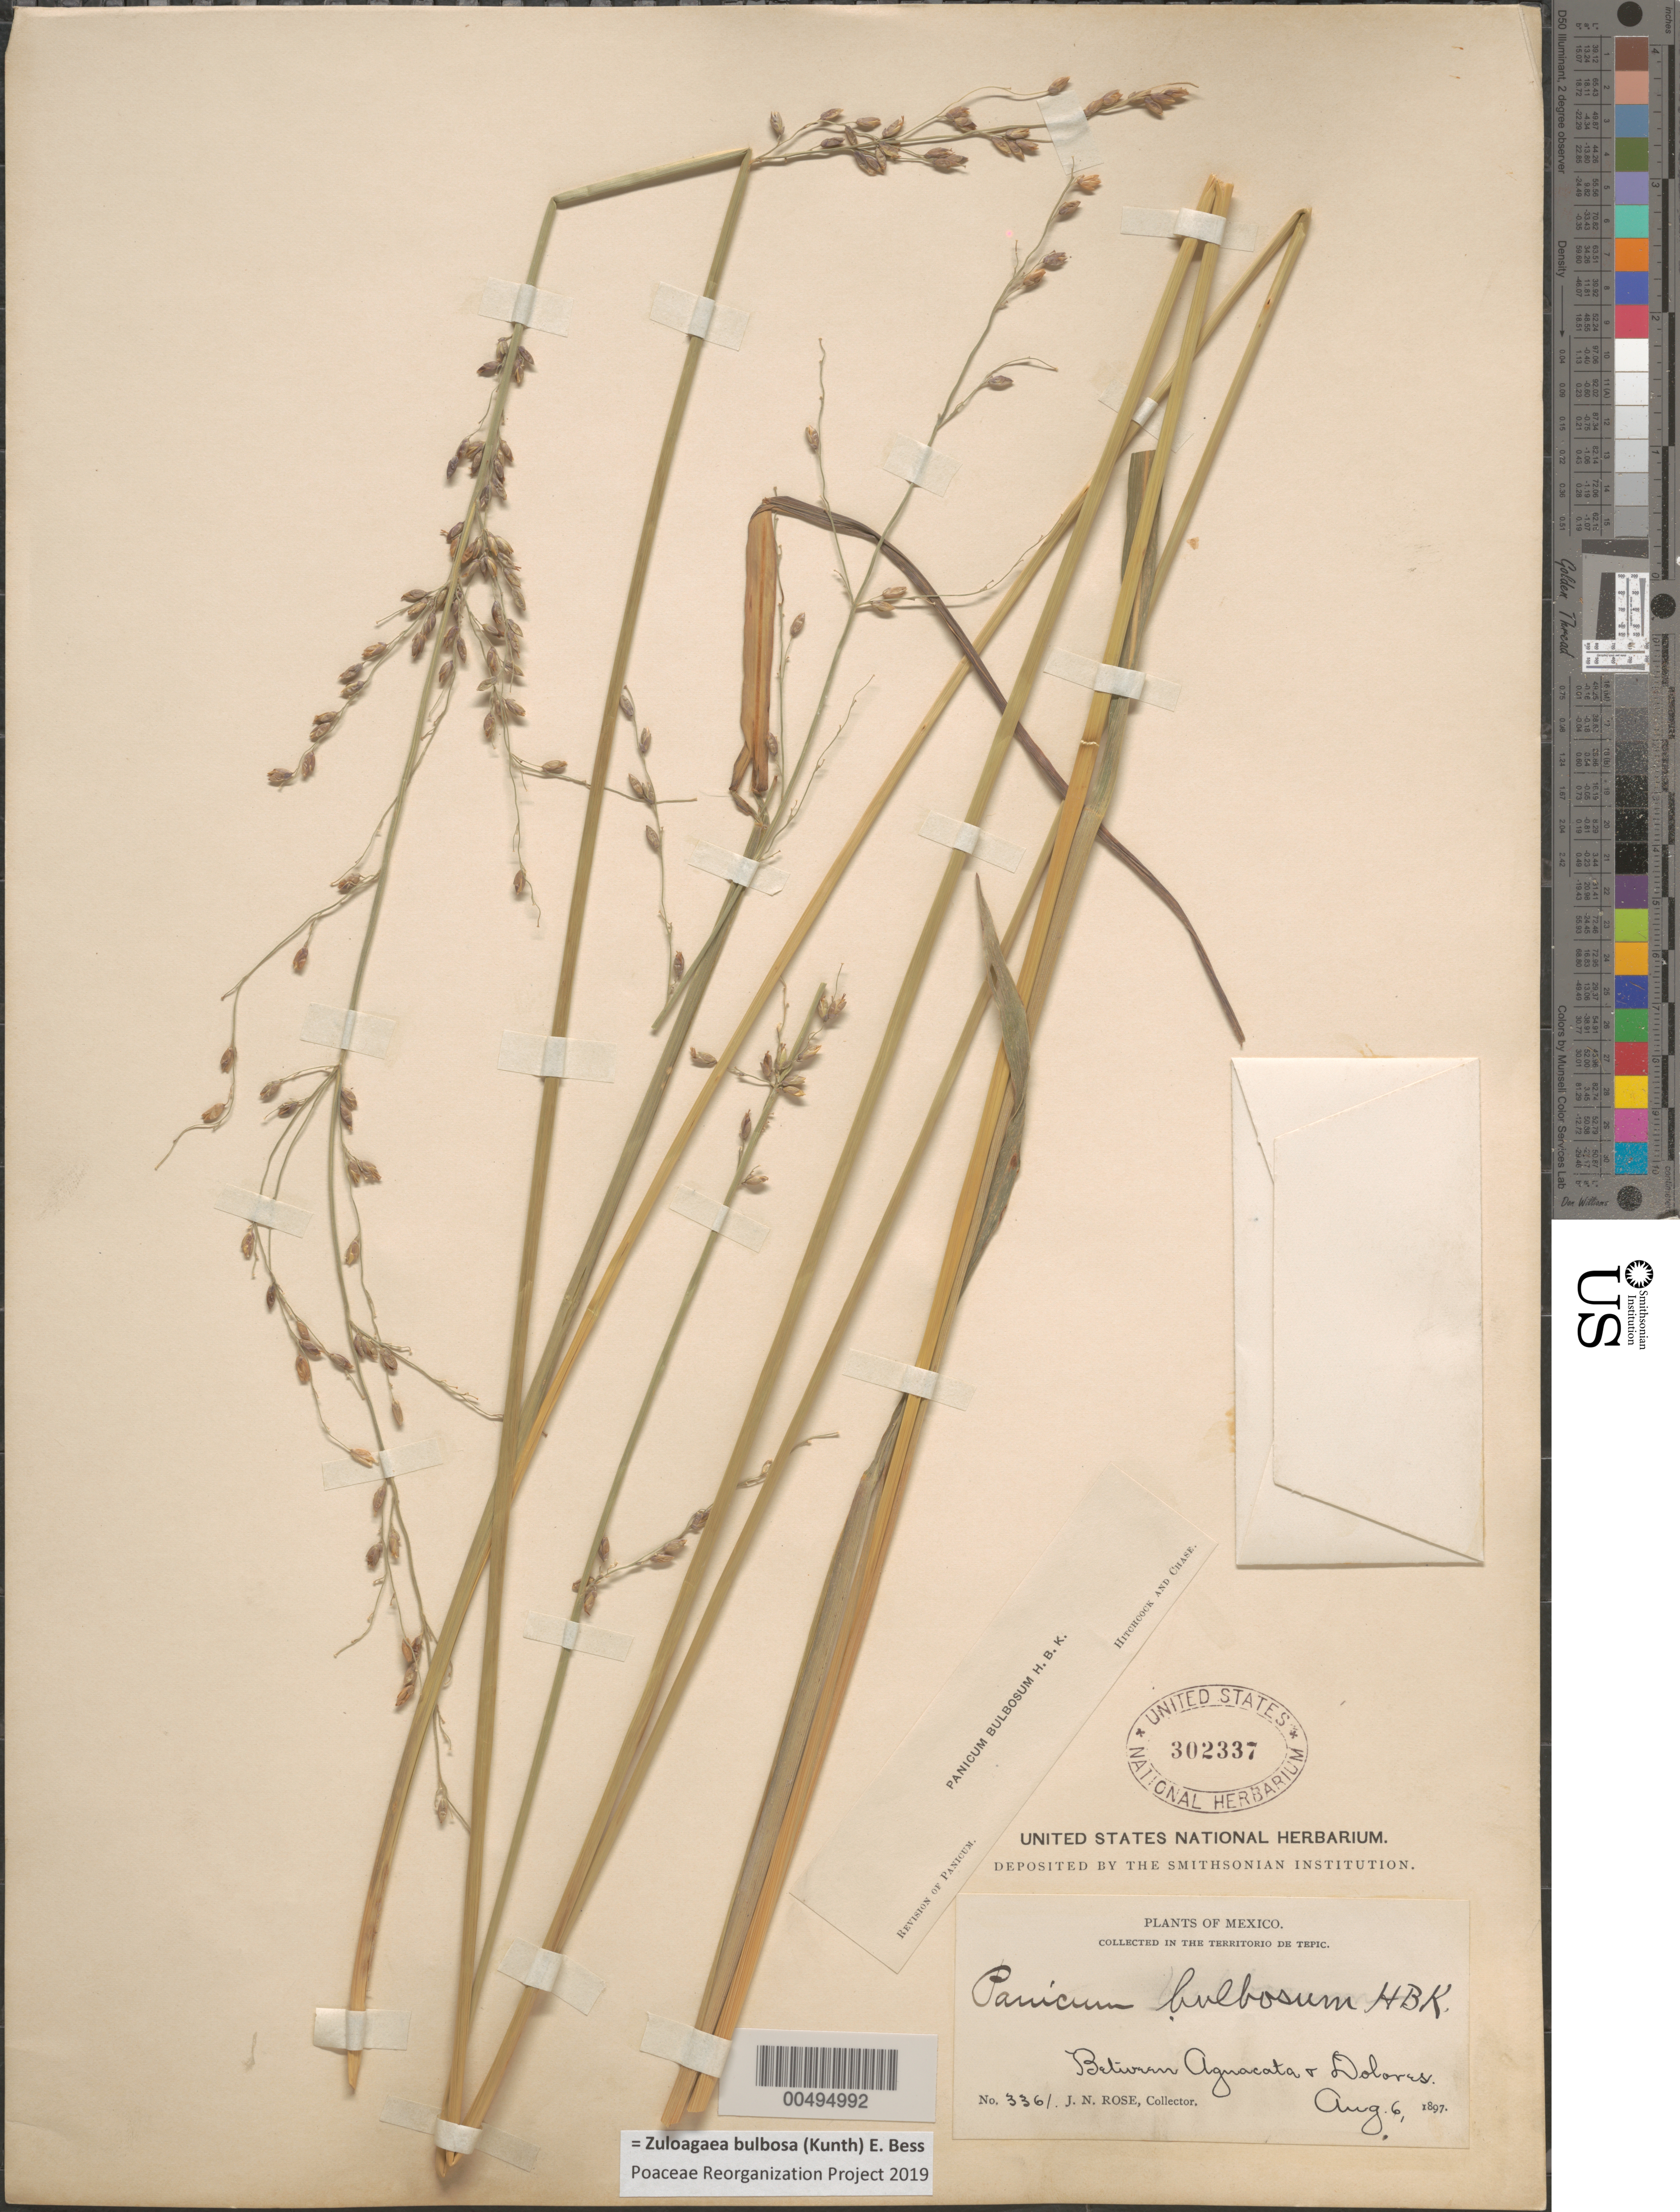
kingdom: Plantae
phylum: Tracheophyta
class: Liliopsida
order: Poales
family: Poaceae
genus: Panicum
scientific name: Panicum bulbosum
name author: Kunth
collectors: J. N. Rose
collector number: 3361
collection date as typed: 6 Aug 1897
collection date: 1897-08-06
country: Mexico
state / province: Nayarit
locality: In the Territorio de Tepic, between Aguacata & Dolores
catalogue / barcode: US 302337